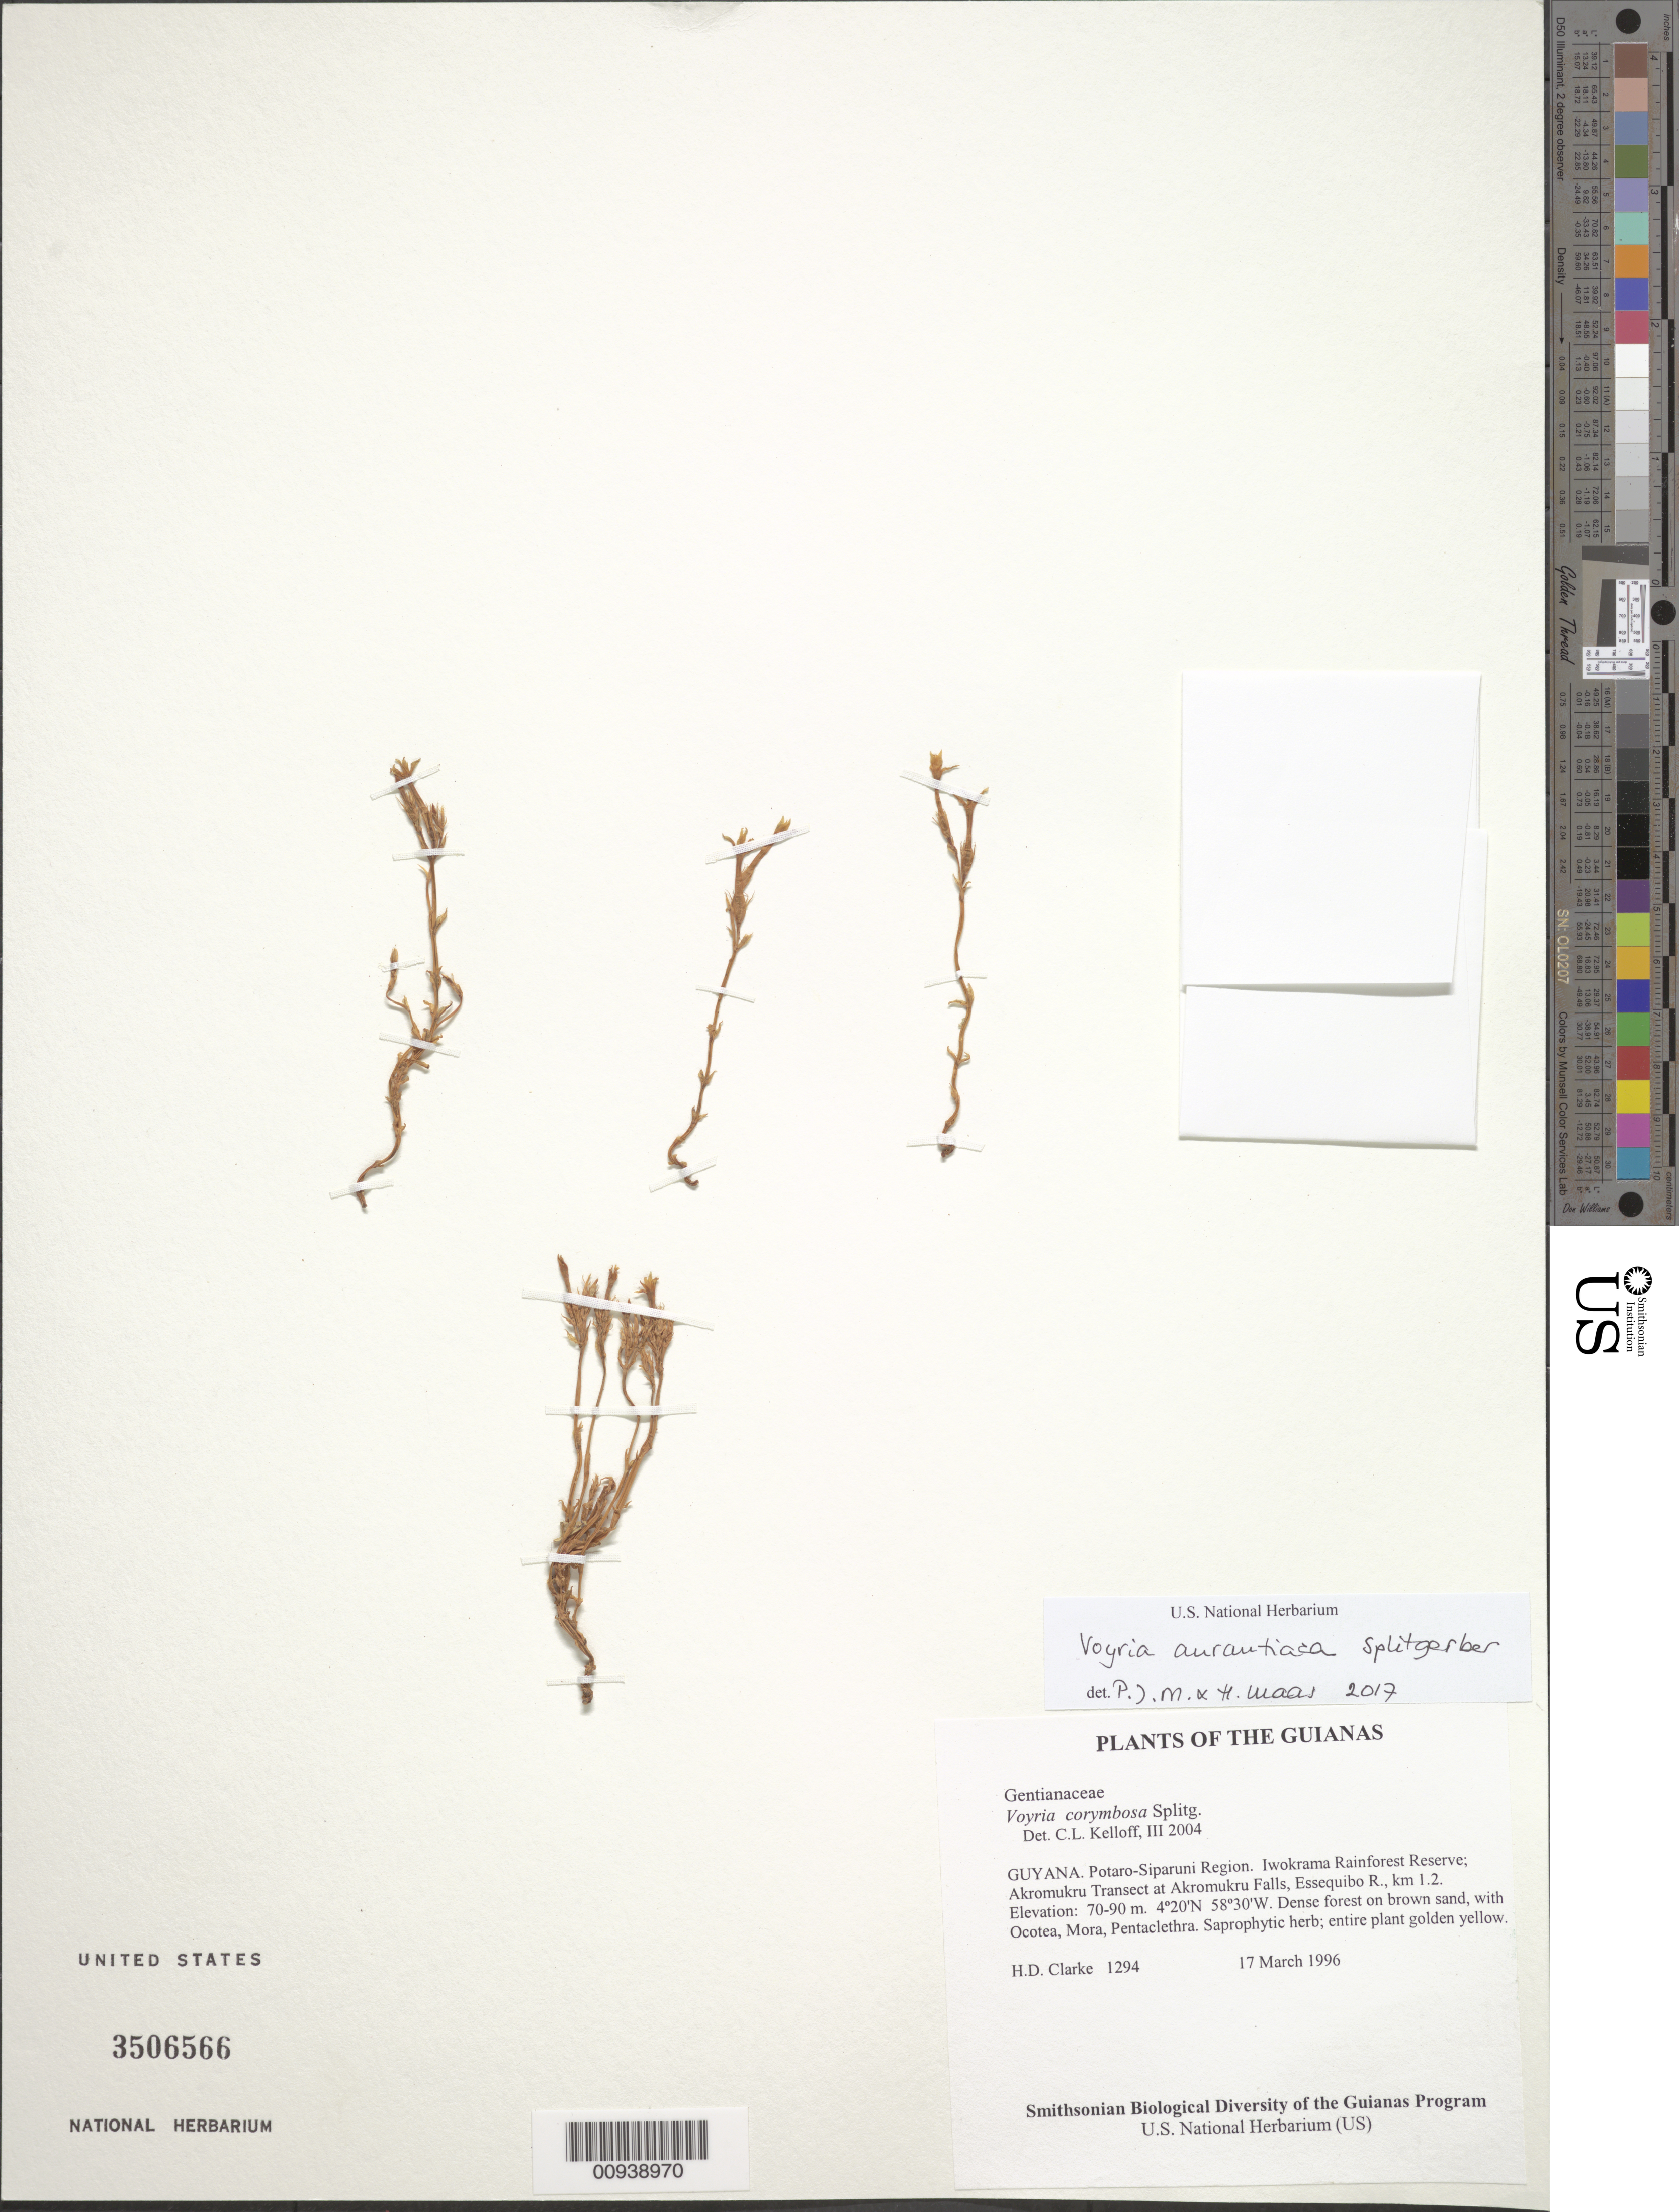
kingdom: Plantae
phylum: Tracheophyta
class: Magnoliopsida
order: Gentianales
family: Gentianaceae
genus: Voyria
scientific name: Voyria aurantiaca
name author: Splitg.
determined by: Maas, P. J. M., Curator of the herbarium (U), Nationaal Herbarium Nederland (NETHERLANDS)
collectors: H. D. Clarke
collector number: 1294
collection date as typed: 17 March 1996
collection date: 1996-03-17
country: Guyana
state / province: Potaro-Siparuni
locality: Iwokrama Rainforest Reserve; Akromukru Transect at Akromukru Falls, Essequibo R., km 1.2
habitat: Dense forest on brown sand, with Ocotea, Mora, Pentaclethra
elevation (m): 70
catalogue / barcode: US 3506566